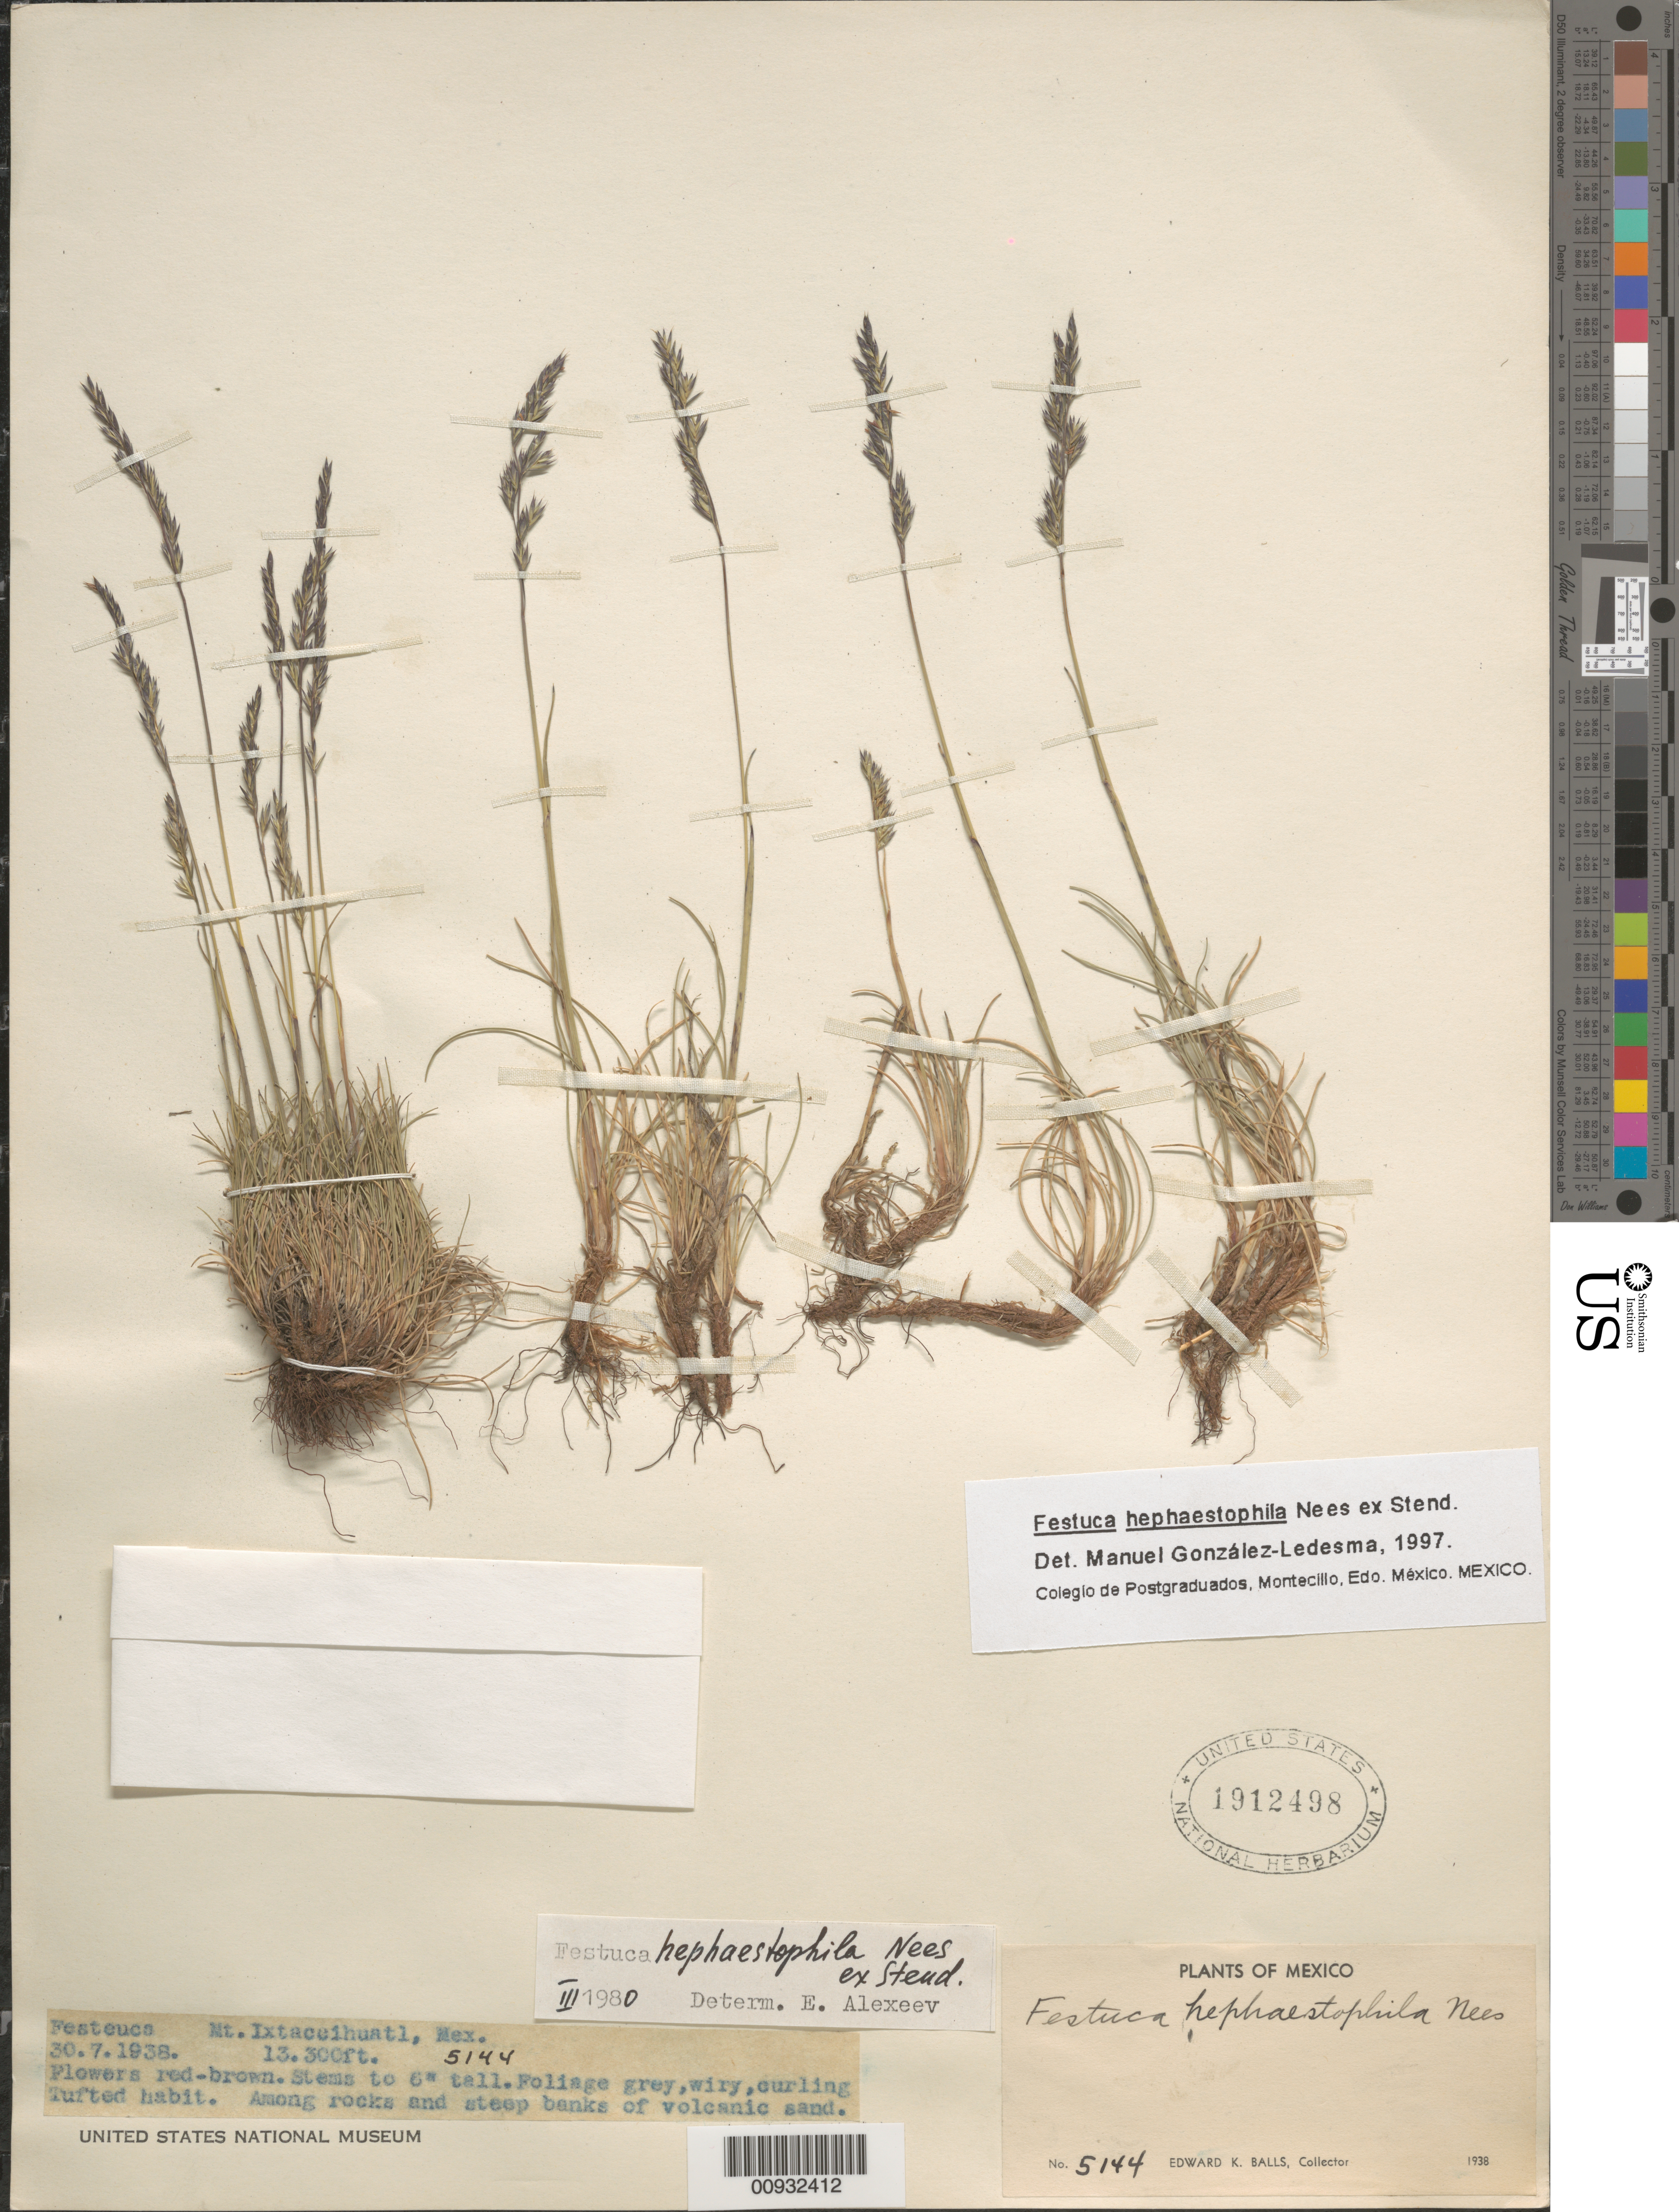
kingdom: Plantae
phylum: Tracheophyta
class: Liliopsida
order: Poales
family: Poaceae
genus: Festuca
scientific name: Festuca hephaestophila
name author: Nees ex Steud.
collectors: E. K. Balls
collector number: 5144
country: Mexico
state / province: México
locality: Mt. Ixtaccihuatl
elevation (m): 4054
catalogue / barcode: US 1912498